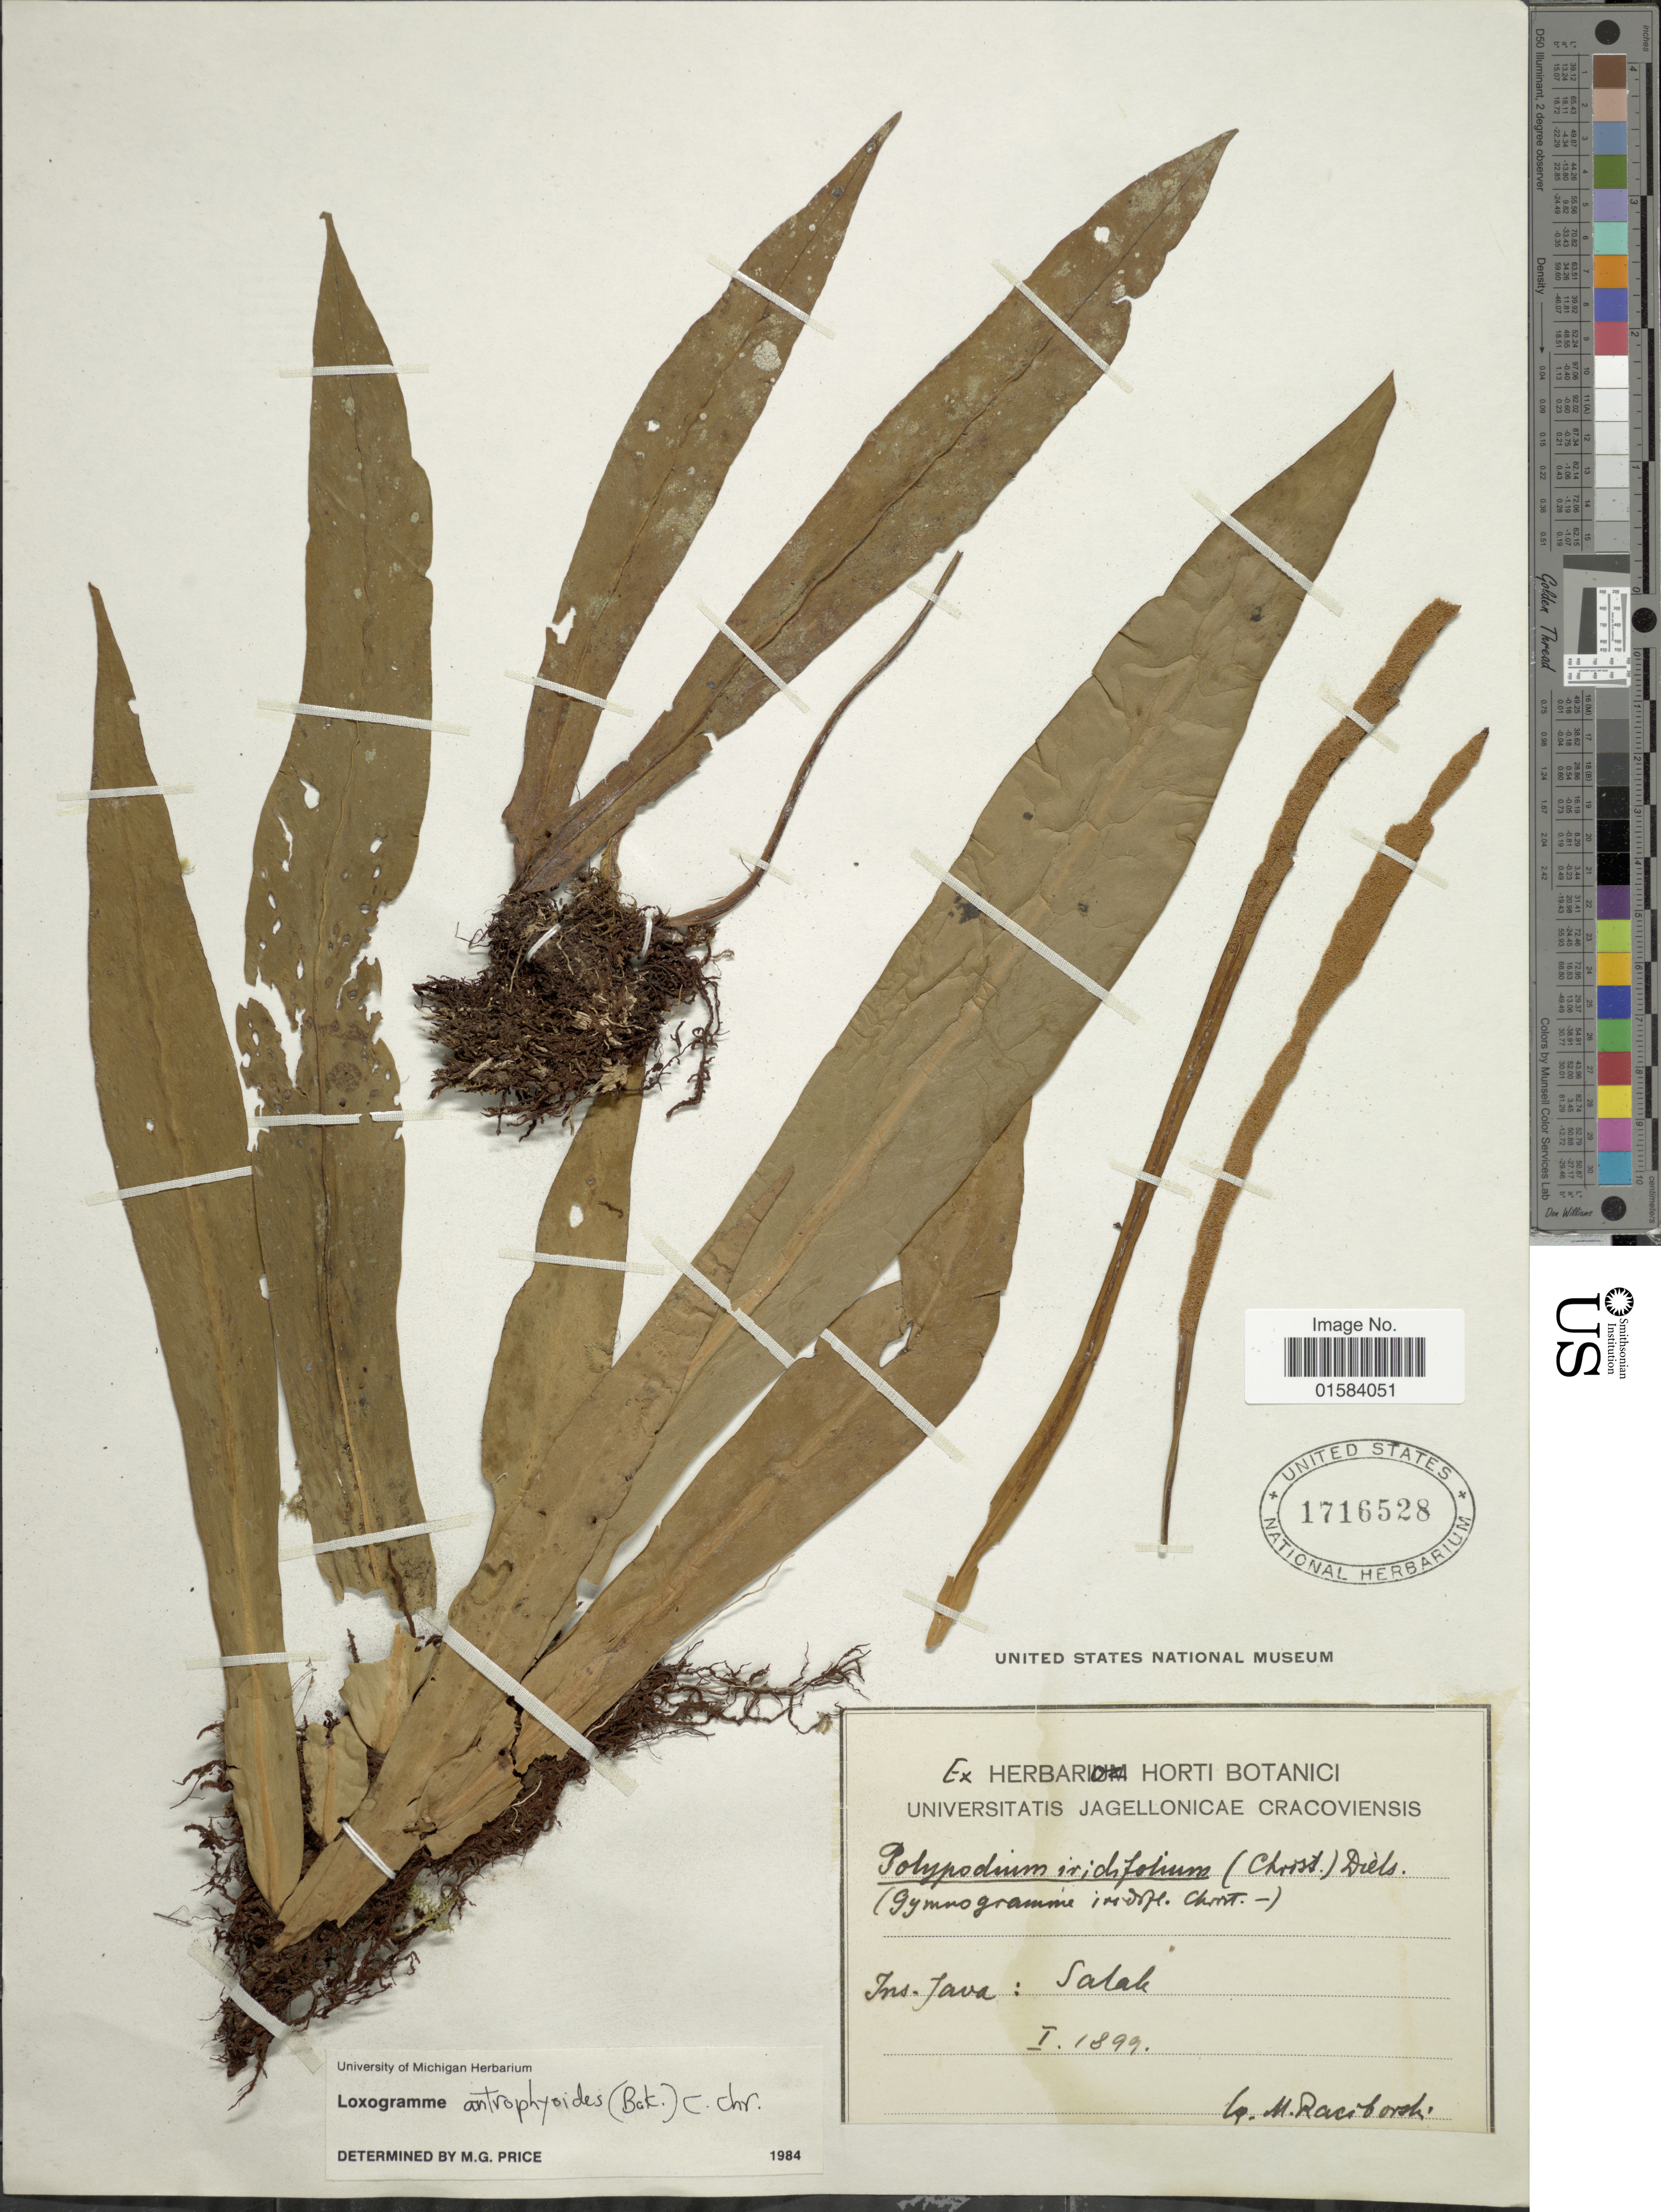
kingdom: Plantae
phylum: Tracheophyta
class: Polypodiopsida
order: Polypodiales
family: Polypodiaceae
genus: Loxogramme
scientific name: Loxogramme antrophyoides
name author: (Baker) C. Chr.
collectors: M. Raciborski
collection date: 1899-01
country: Indonesia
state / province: Java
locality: Ins. Java: Salak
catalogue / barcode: US 1716528